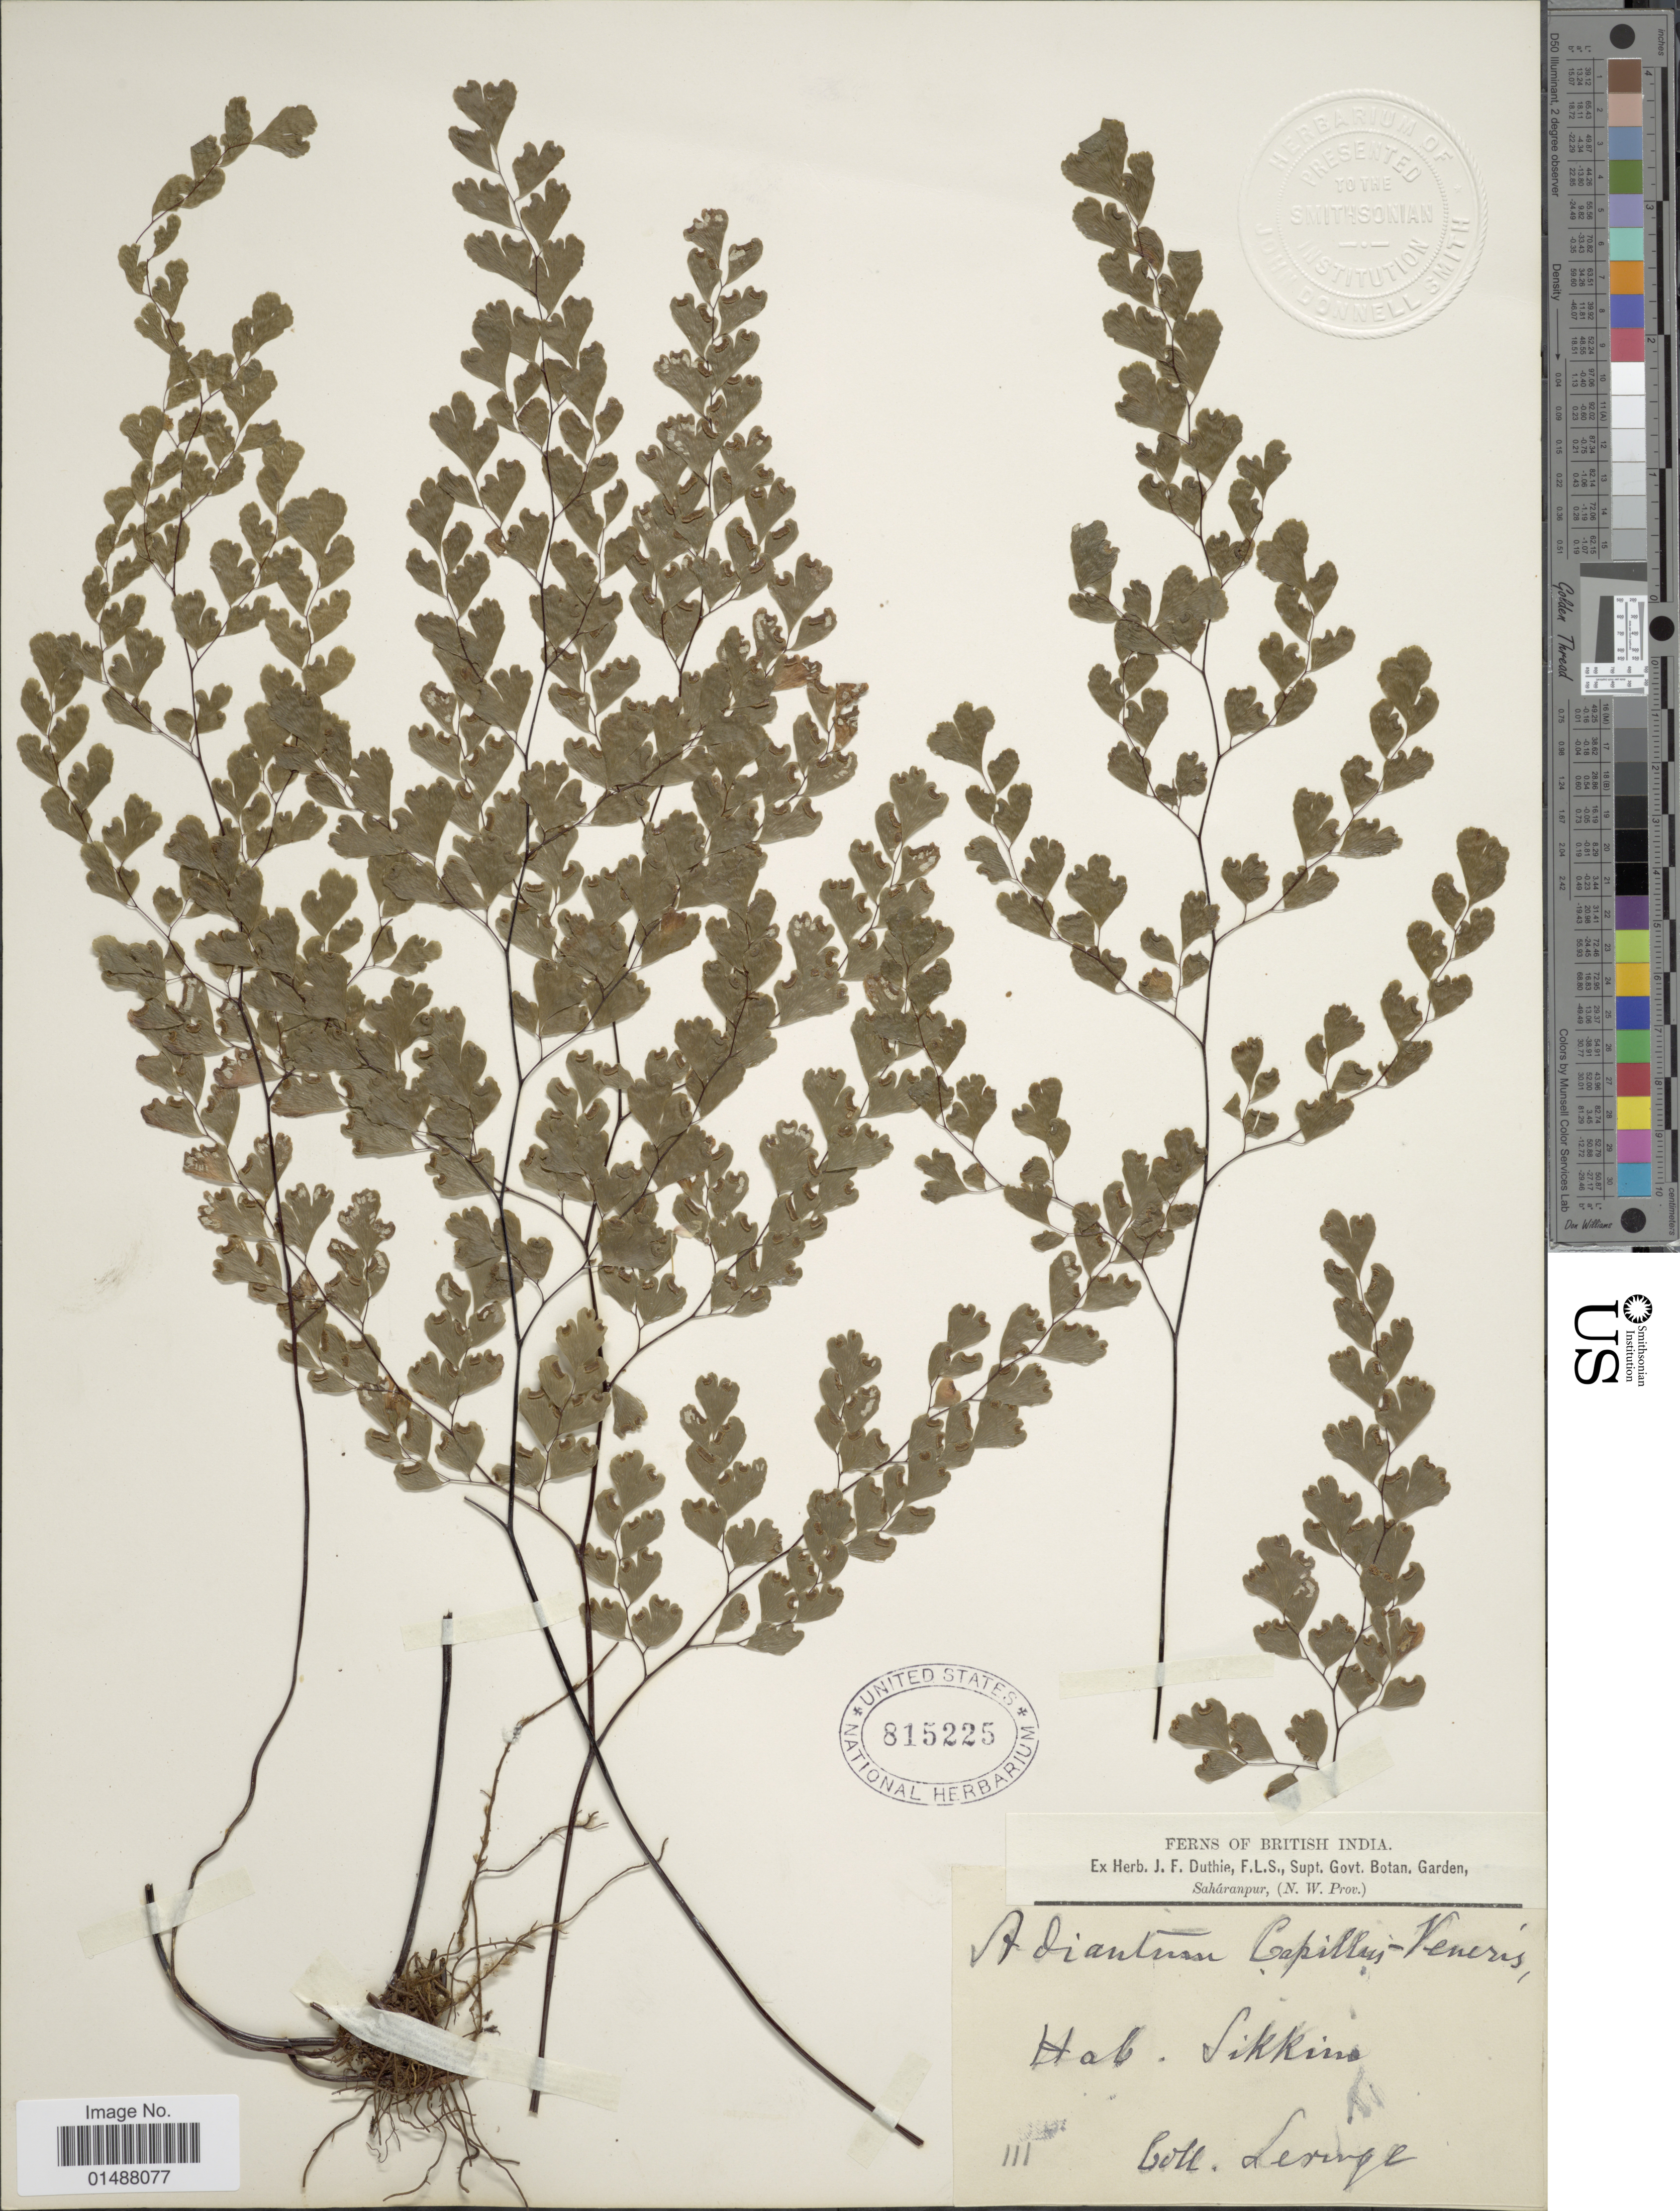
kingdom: Plantae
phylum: Tracheophyta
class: Polypodiopsida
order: Polypodiales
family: Pteridaceae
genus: Adiantum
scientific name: Adiantum capillus-veneris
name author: L.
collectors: Levinge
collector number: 111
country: India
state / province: Sikkim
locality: Ferns of British India, Sikkim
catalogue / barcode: US 815225